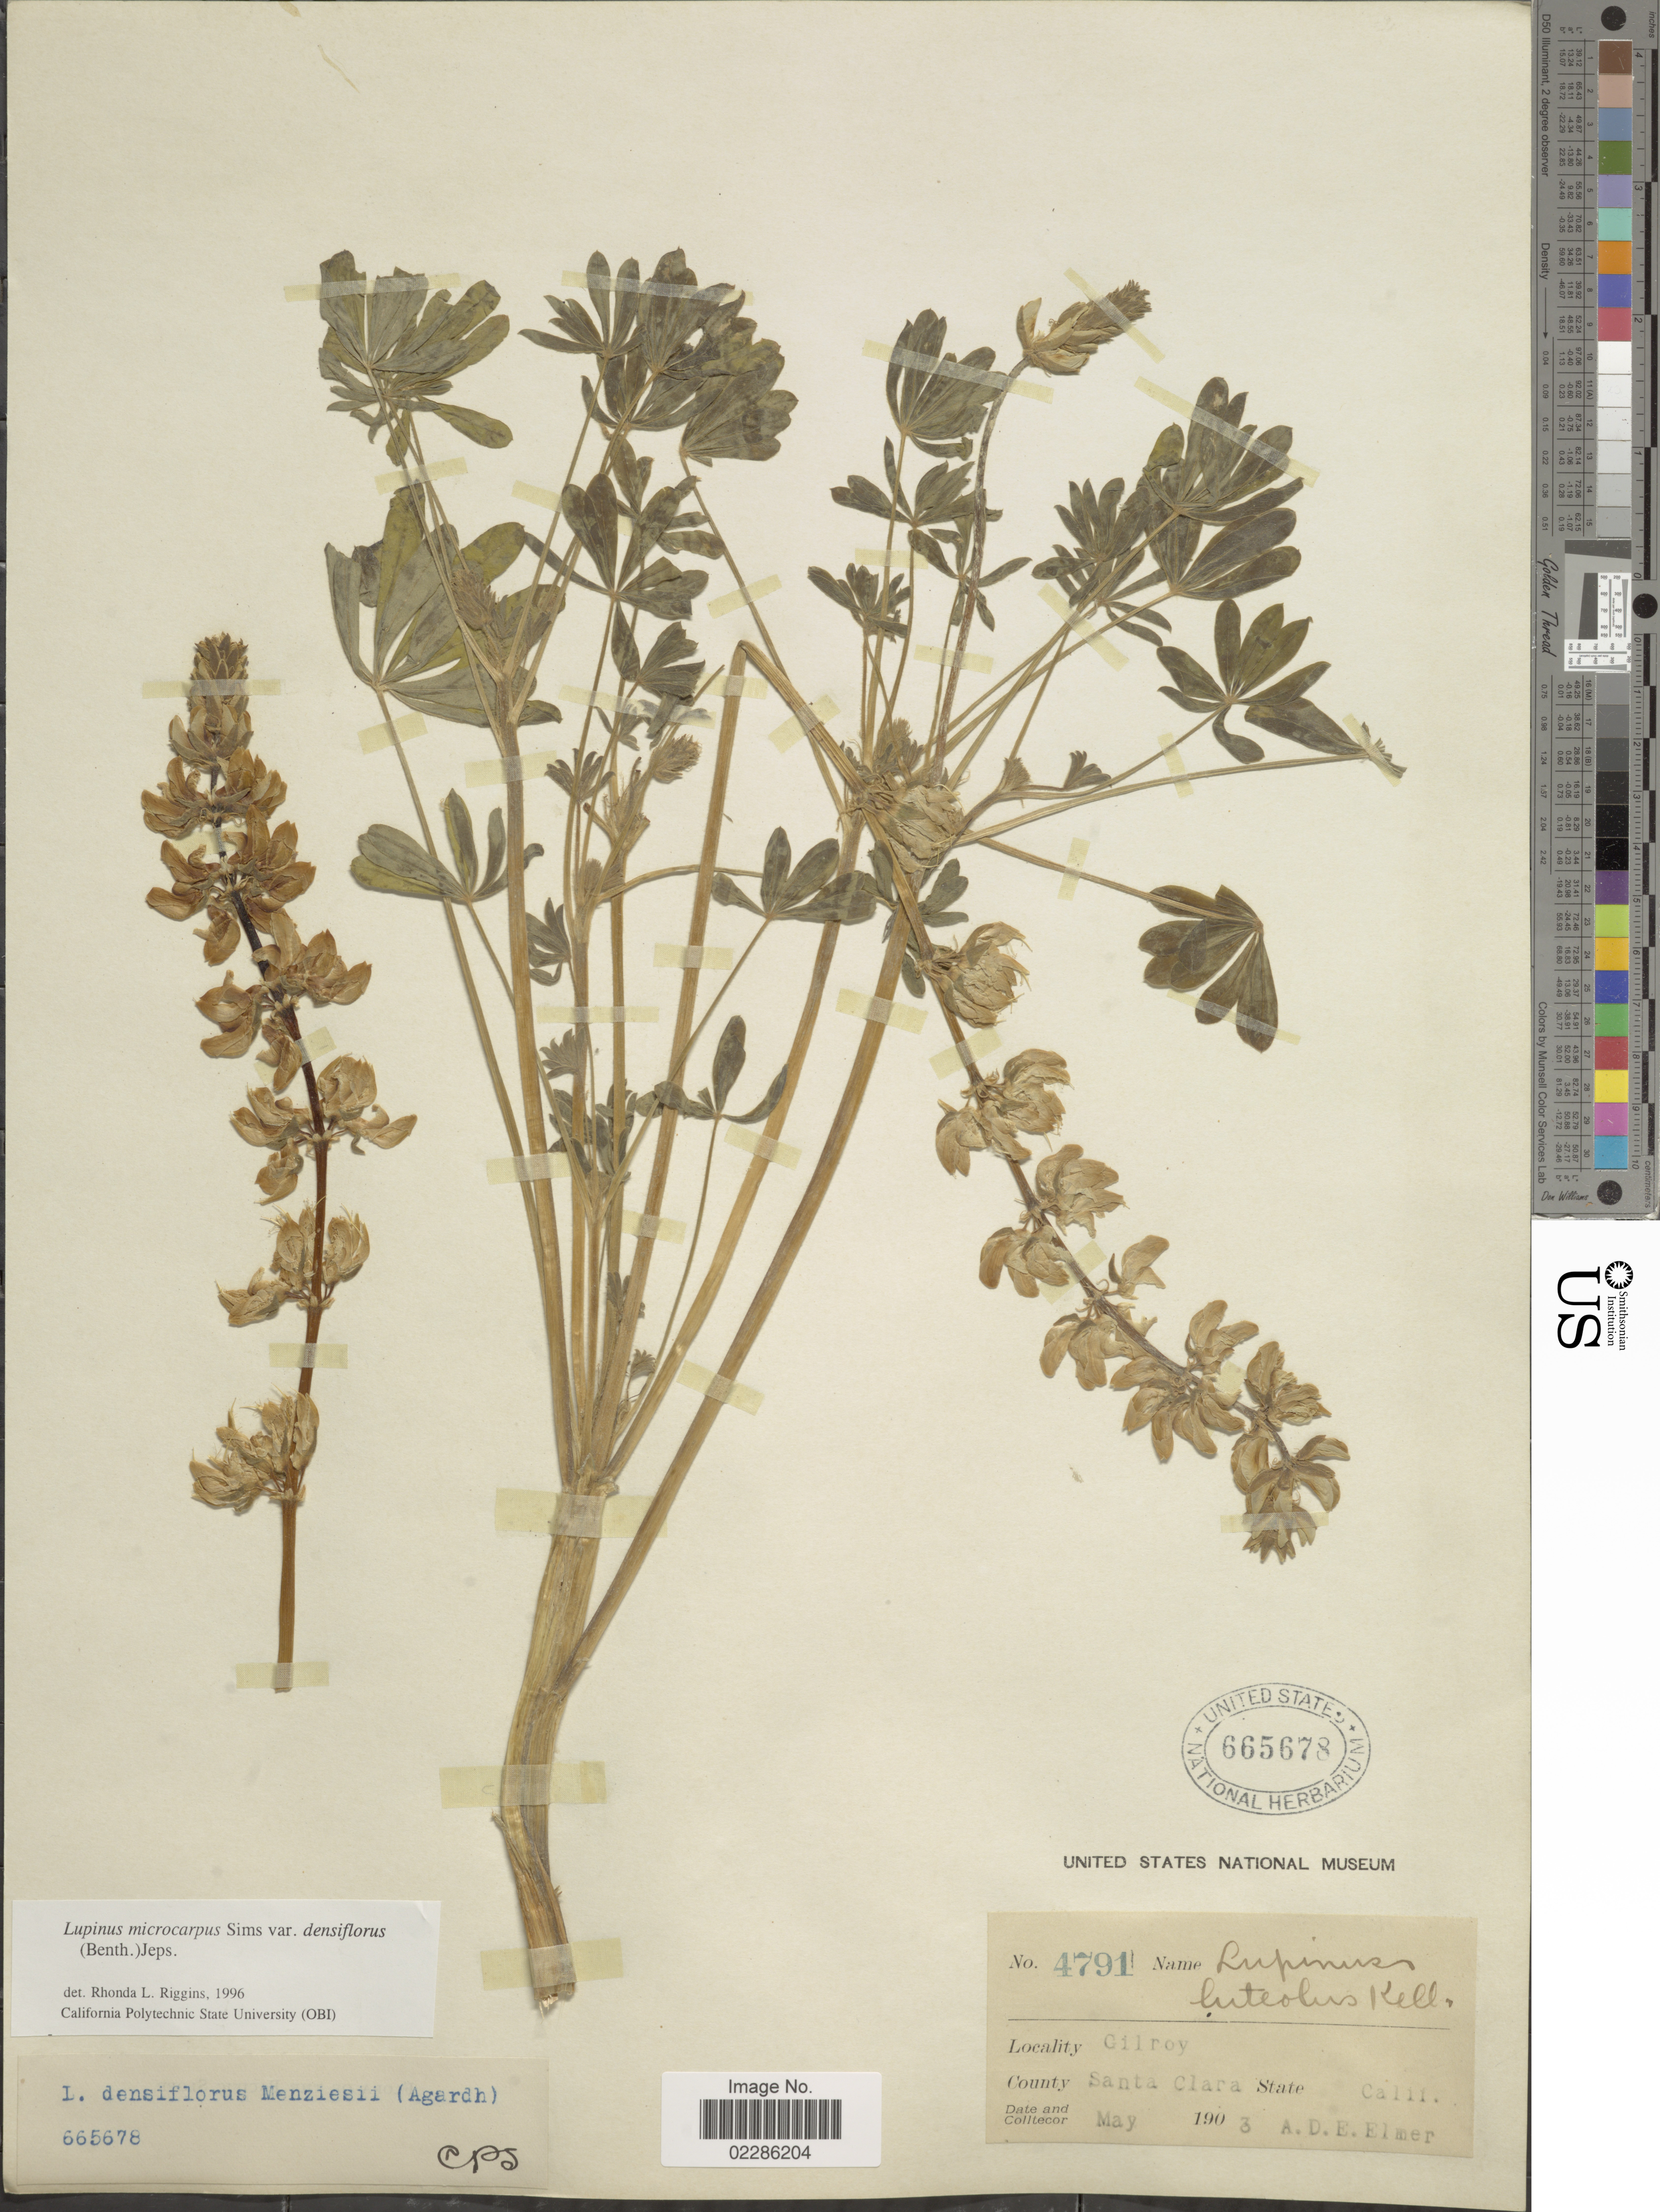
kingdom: Plantae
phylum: Tracheophyta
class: Magnoliopsida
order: Fabales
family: Fabaceae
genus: Lupinus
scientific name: Lupinus microcarpus var. densiflorus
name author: (Benth.) Jeps.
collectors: A. D. E. Elmer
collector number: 4791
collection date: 1903-05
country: United States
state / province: California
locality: Cilroy, Santa Clara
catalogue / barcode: US 665678